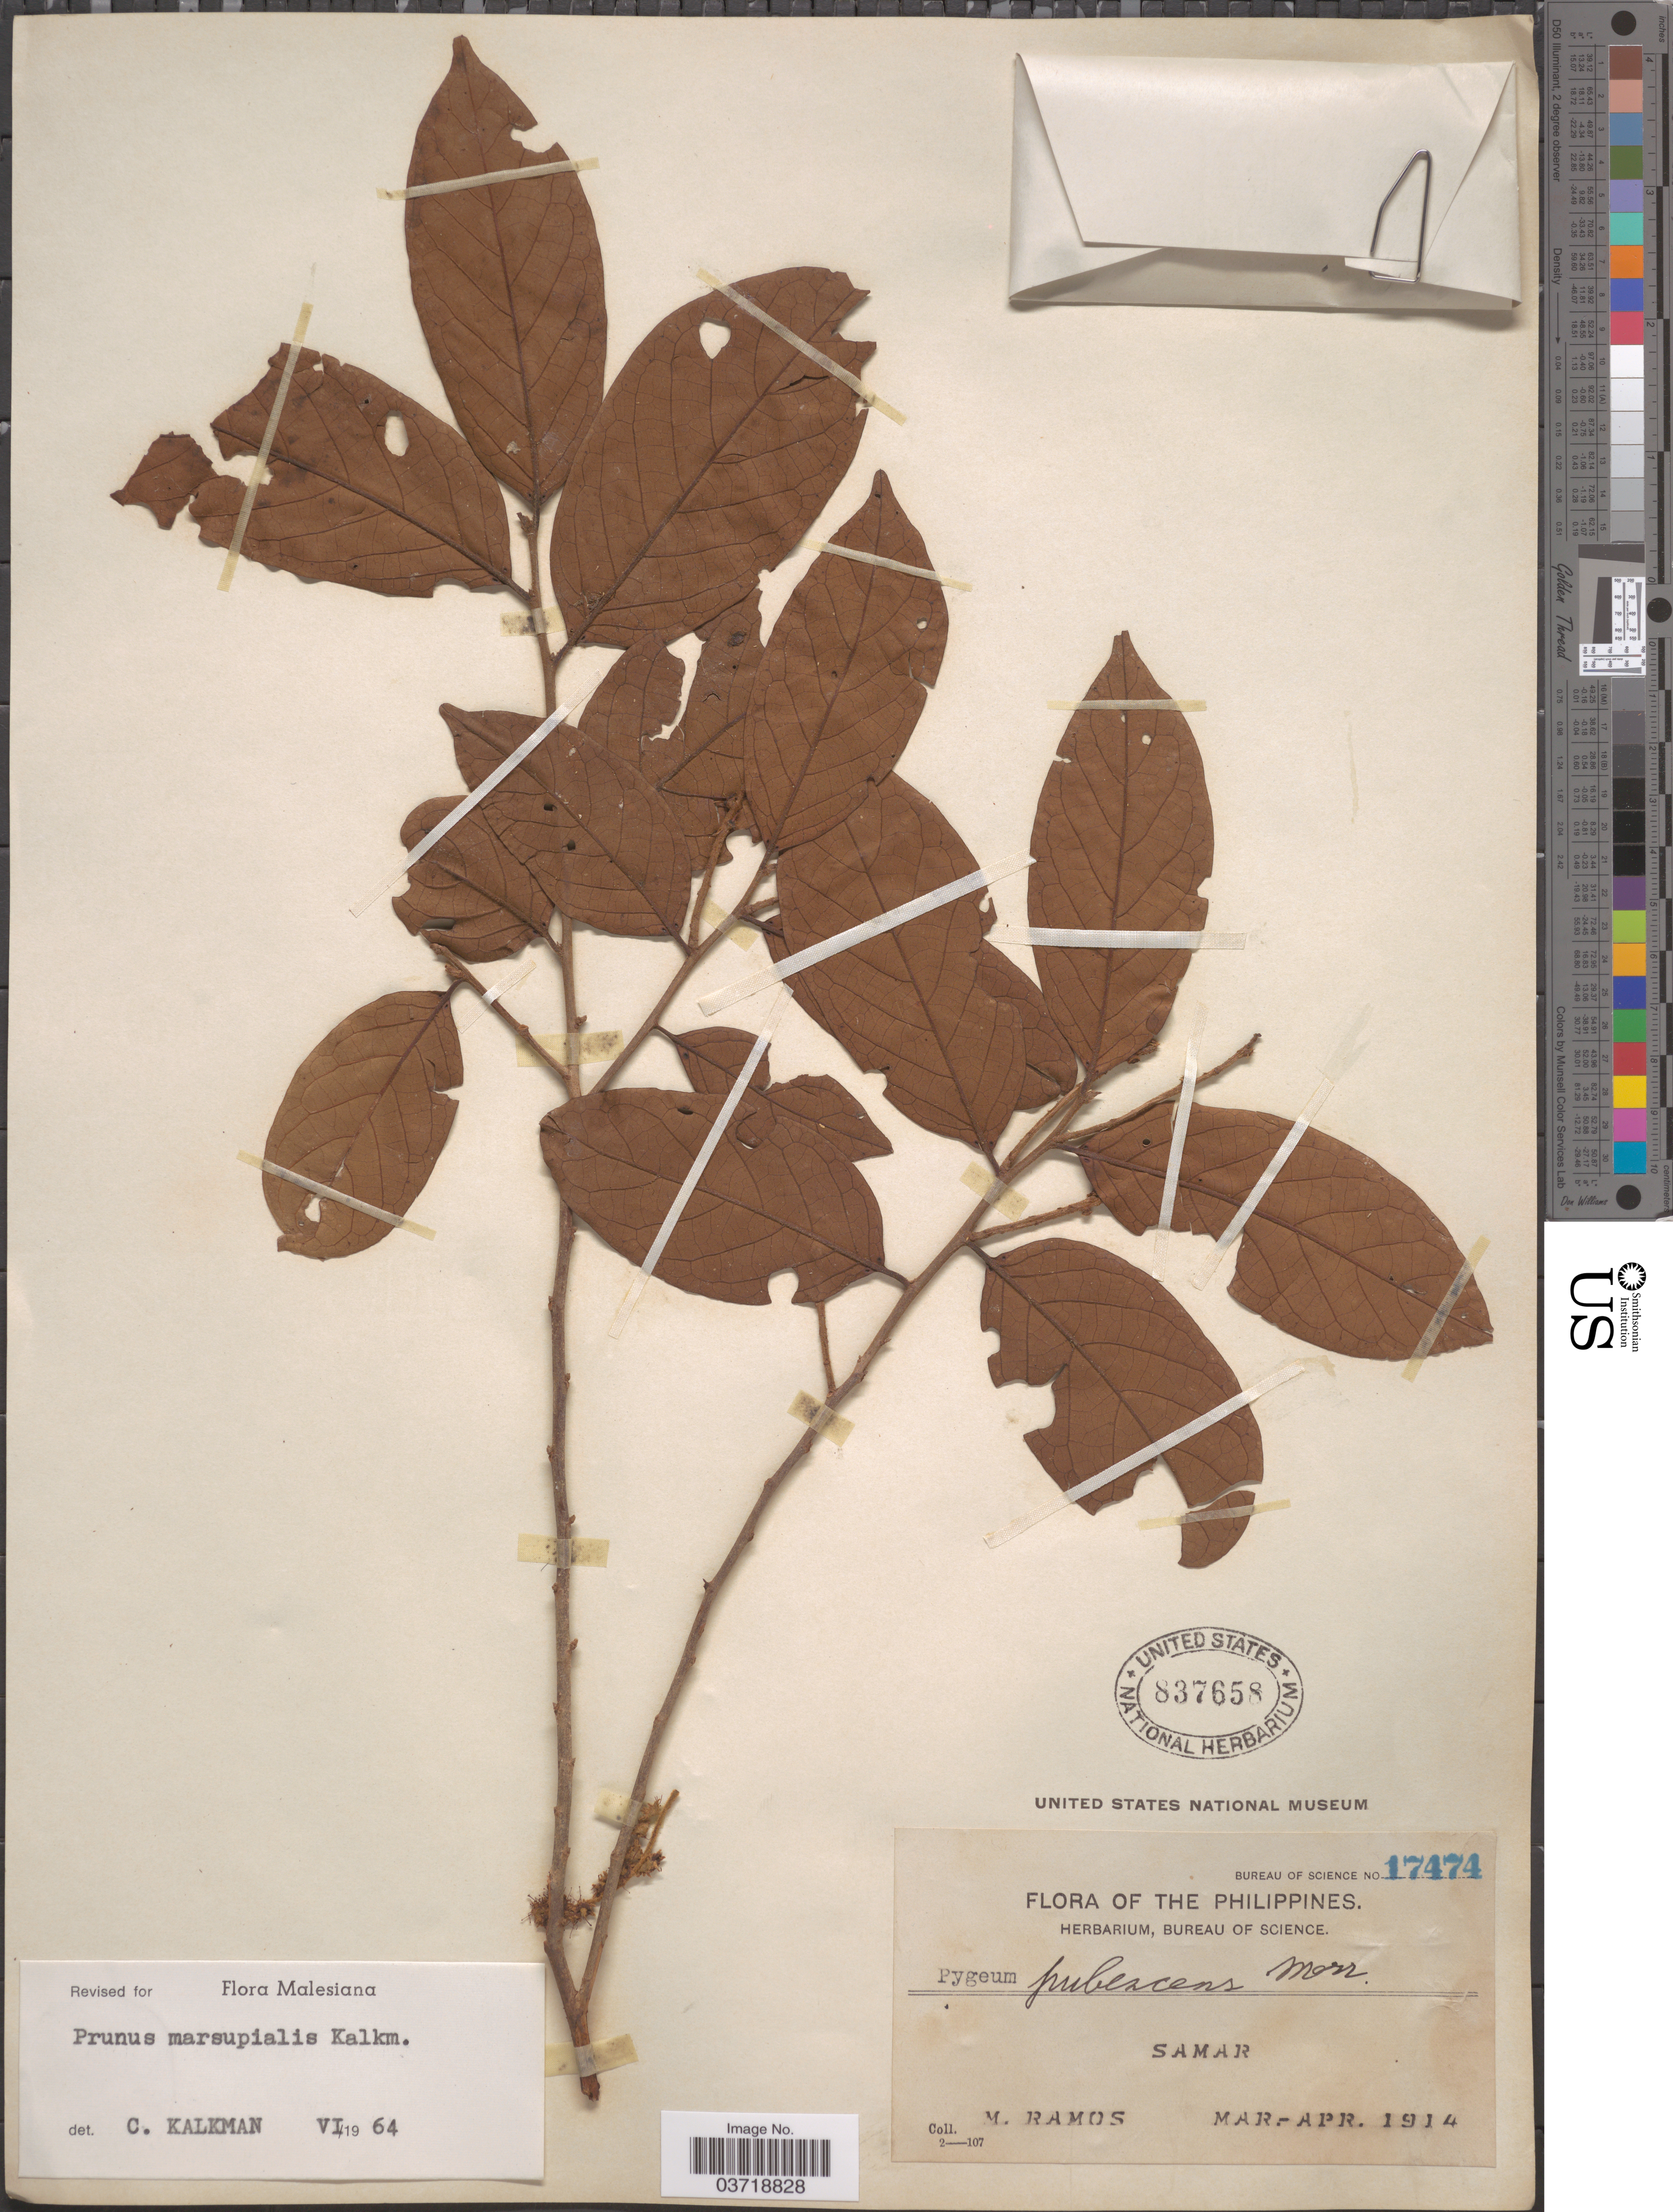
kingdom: Plantae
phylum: Tracheophyta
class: Magnoliopsida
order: Rosales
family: Rosaceae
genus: Prunus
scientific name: Prunus marsupialis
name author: Kalkman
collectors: M. Ramos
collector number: Bureau of Science 17474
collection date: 1914-03/1914-04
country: Philippines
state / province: Eastern Visayas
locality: Samar.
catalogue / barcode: US 837658